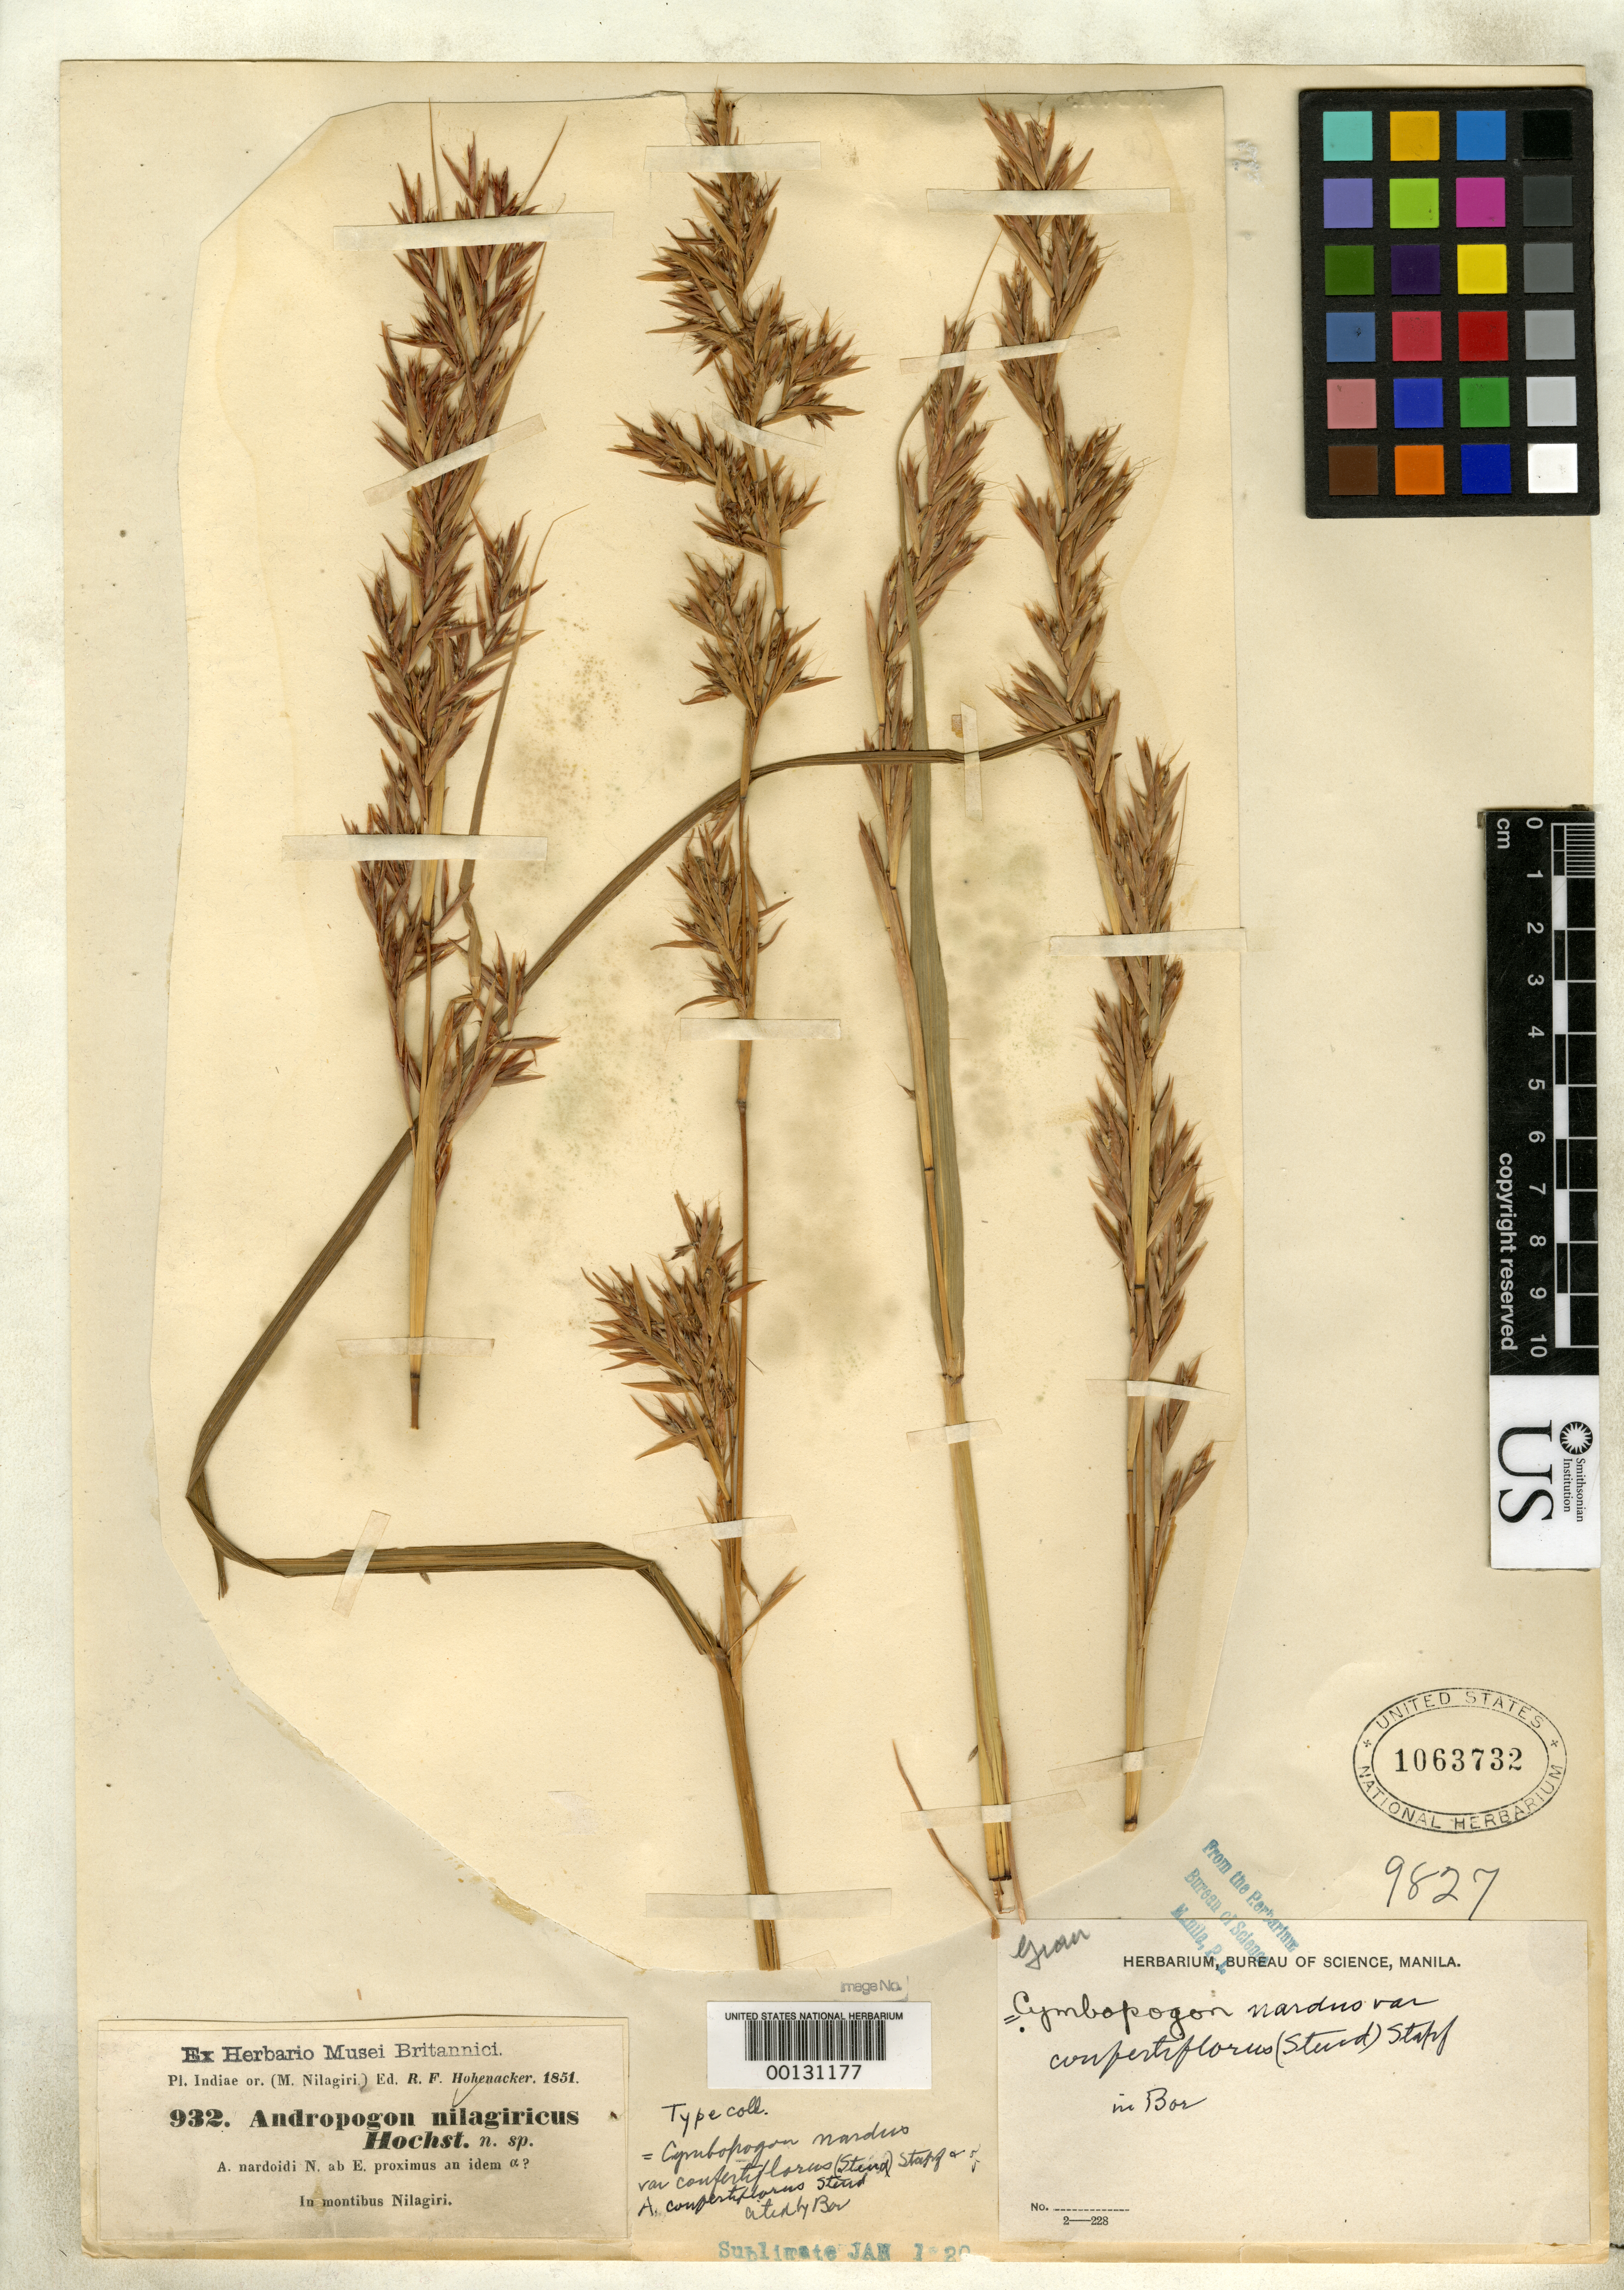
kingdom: Plantae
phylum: Tracheophyta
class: Liliopsida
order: Poales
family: Poaceae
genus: Andropogon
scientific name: Andropogon confertiflorus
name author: Steud.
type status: Isotype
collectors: R. F. Hohenacker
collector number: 932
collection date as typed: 1851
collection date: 1851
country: India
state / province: Orissa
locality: Montibus Nilagiri.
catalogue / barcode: US 1063732